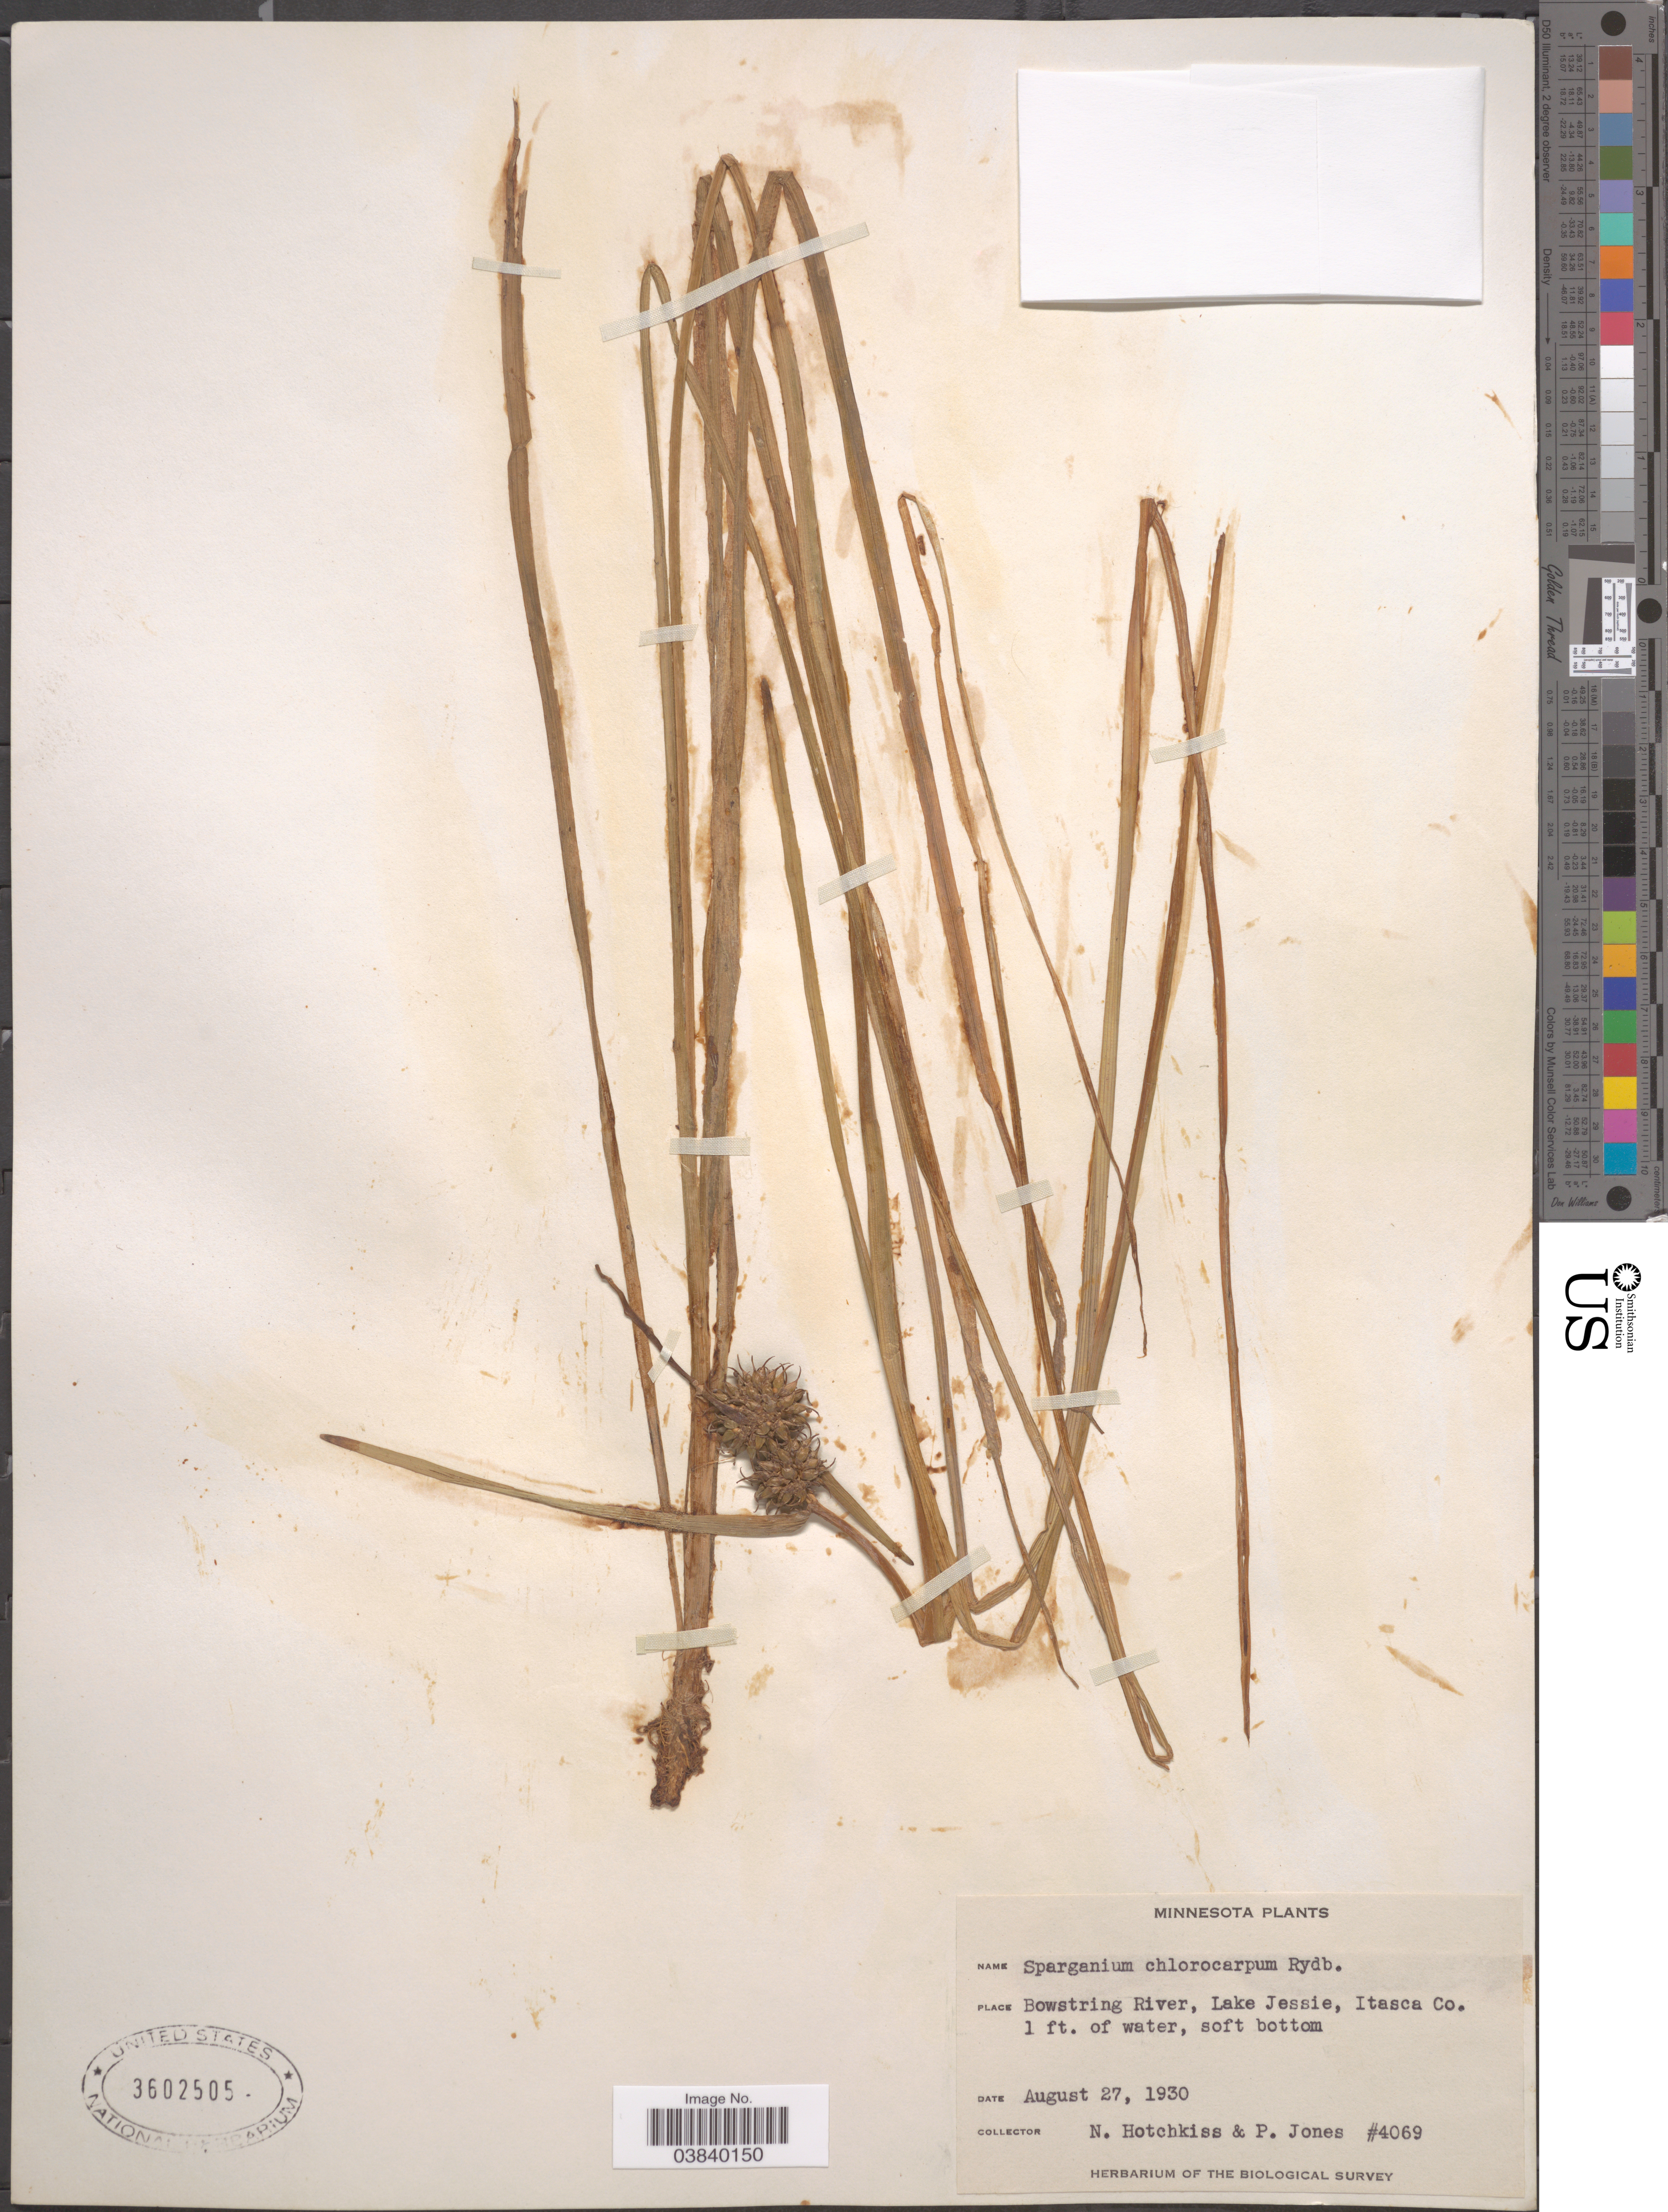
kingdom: Plantae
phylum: Tracheophyta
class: Liliopsida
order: Poales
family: Typhaceae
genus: Sparganium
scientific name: Sparganium chlorocarpum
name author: Rydb.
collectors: N. Hotchkiss & P. Jones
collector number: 4069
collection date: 1930-08-27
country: United States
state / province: Minnesota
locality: Bowstring River, Lake Jessie, Itasca Co.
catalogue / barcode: US 3602505